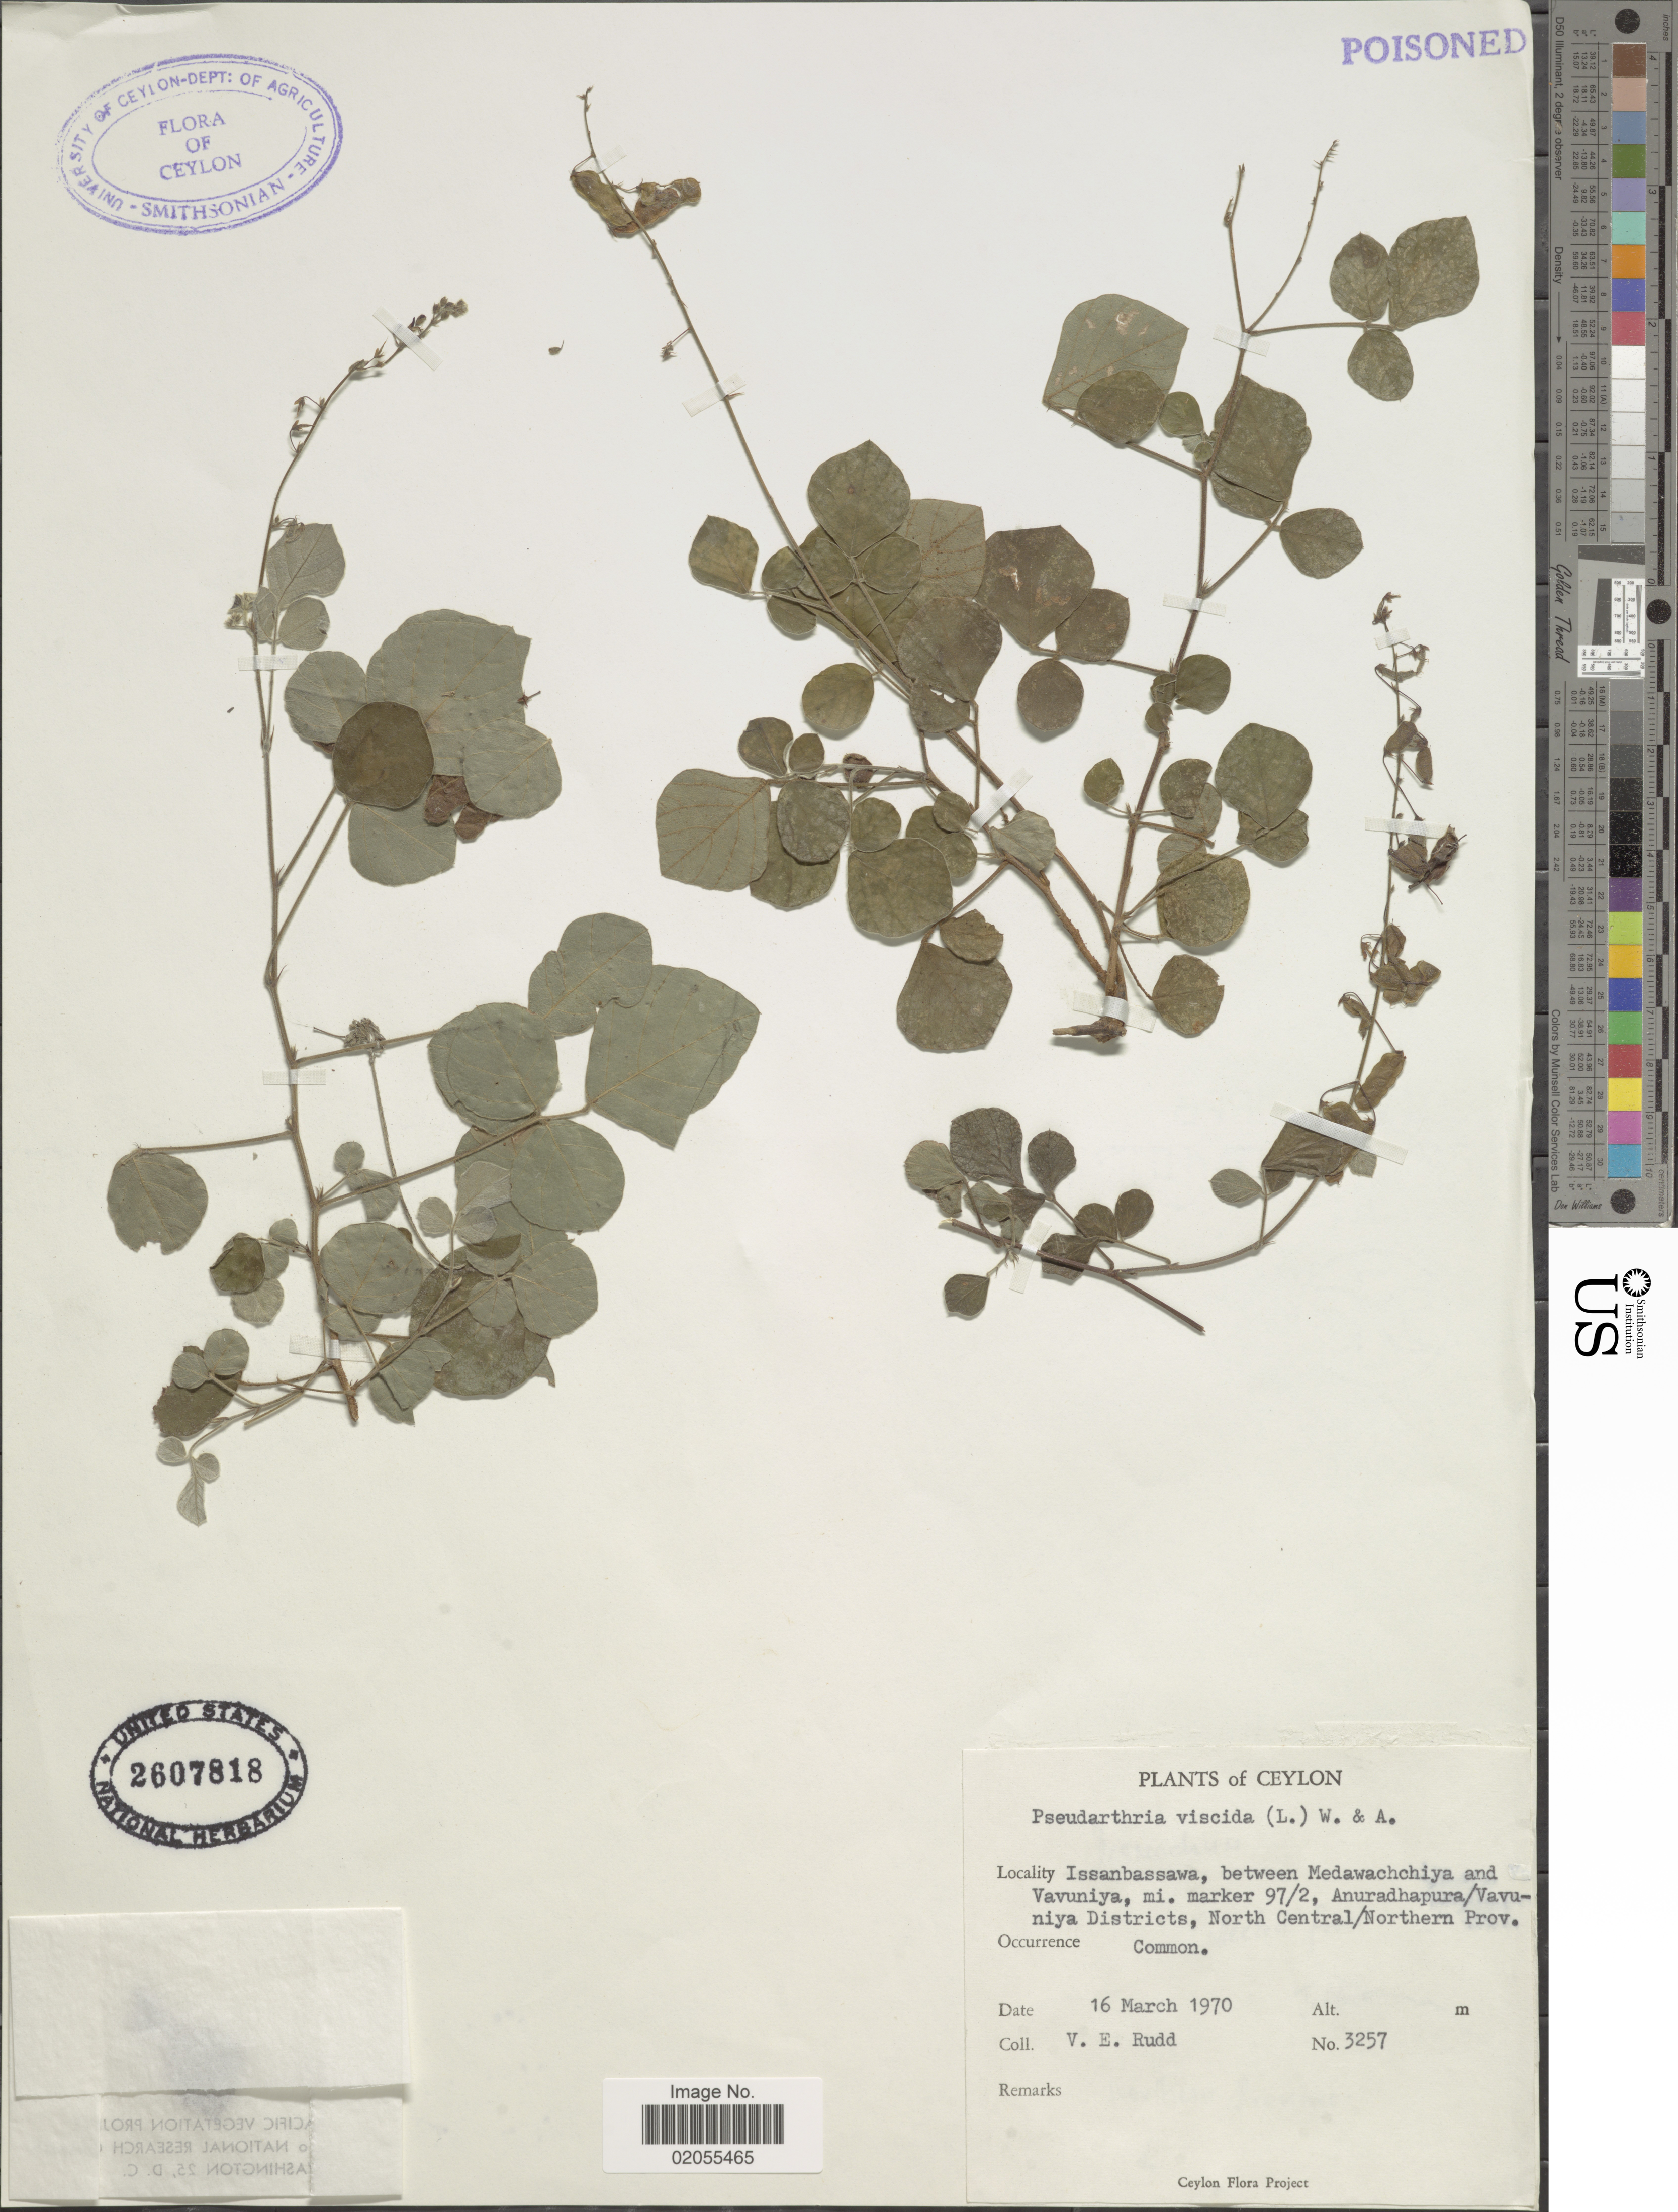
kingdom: Plantae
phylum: Tracheophyta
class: Magnoliopsida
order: Fabales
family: Fabaceae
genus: Pseudarthria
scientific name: Pseudarthria viscida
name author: (L.) Wight & Arn.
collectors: V. E. Rudd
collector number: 3257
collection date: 1970-03-16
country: Sri Lanka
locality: Ceylon, Issanbassawa, between Medawachchiya and Vavuniya, mi. marker 97/2, Anuradhapura/ Vavuniya Districts, North Central/ Northern Prov.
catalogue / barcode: US 2607818